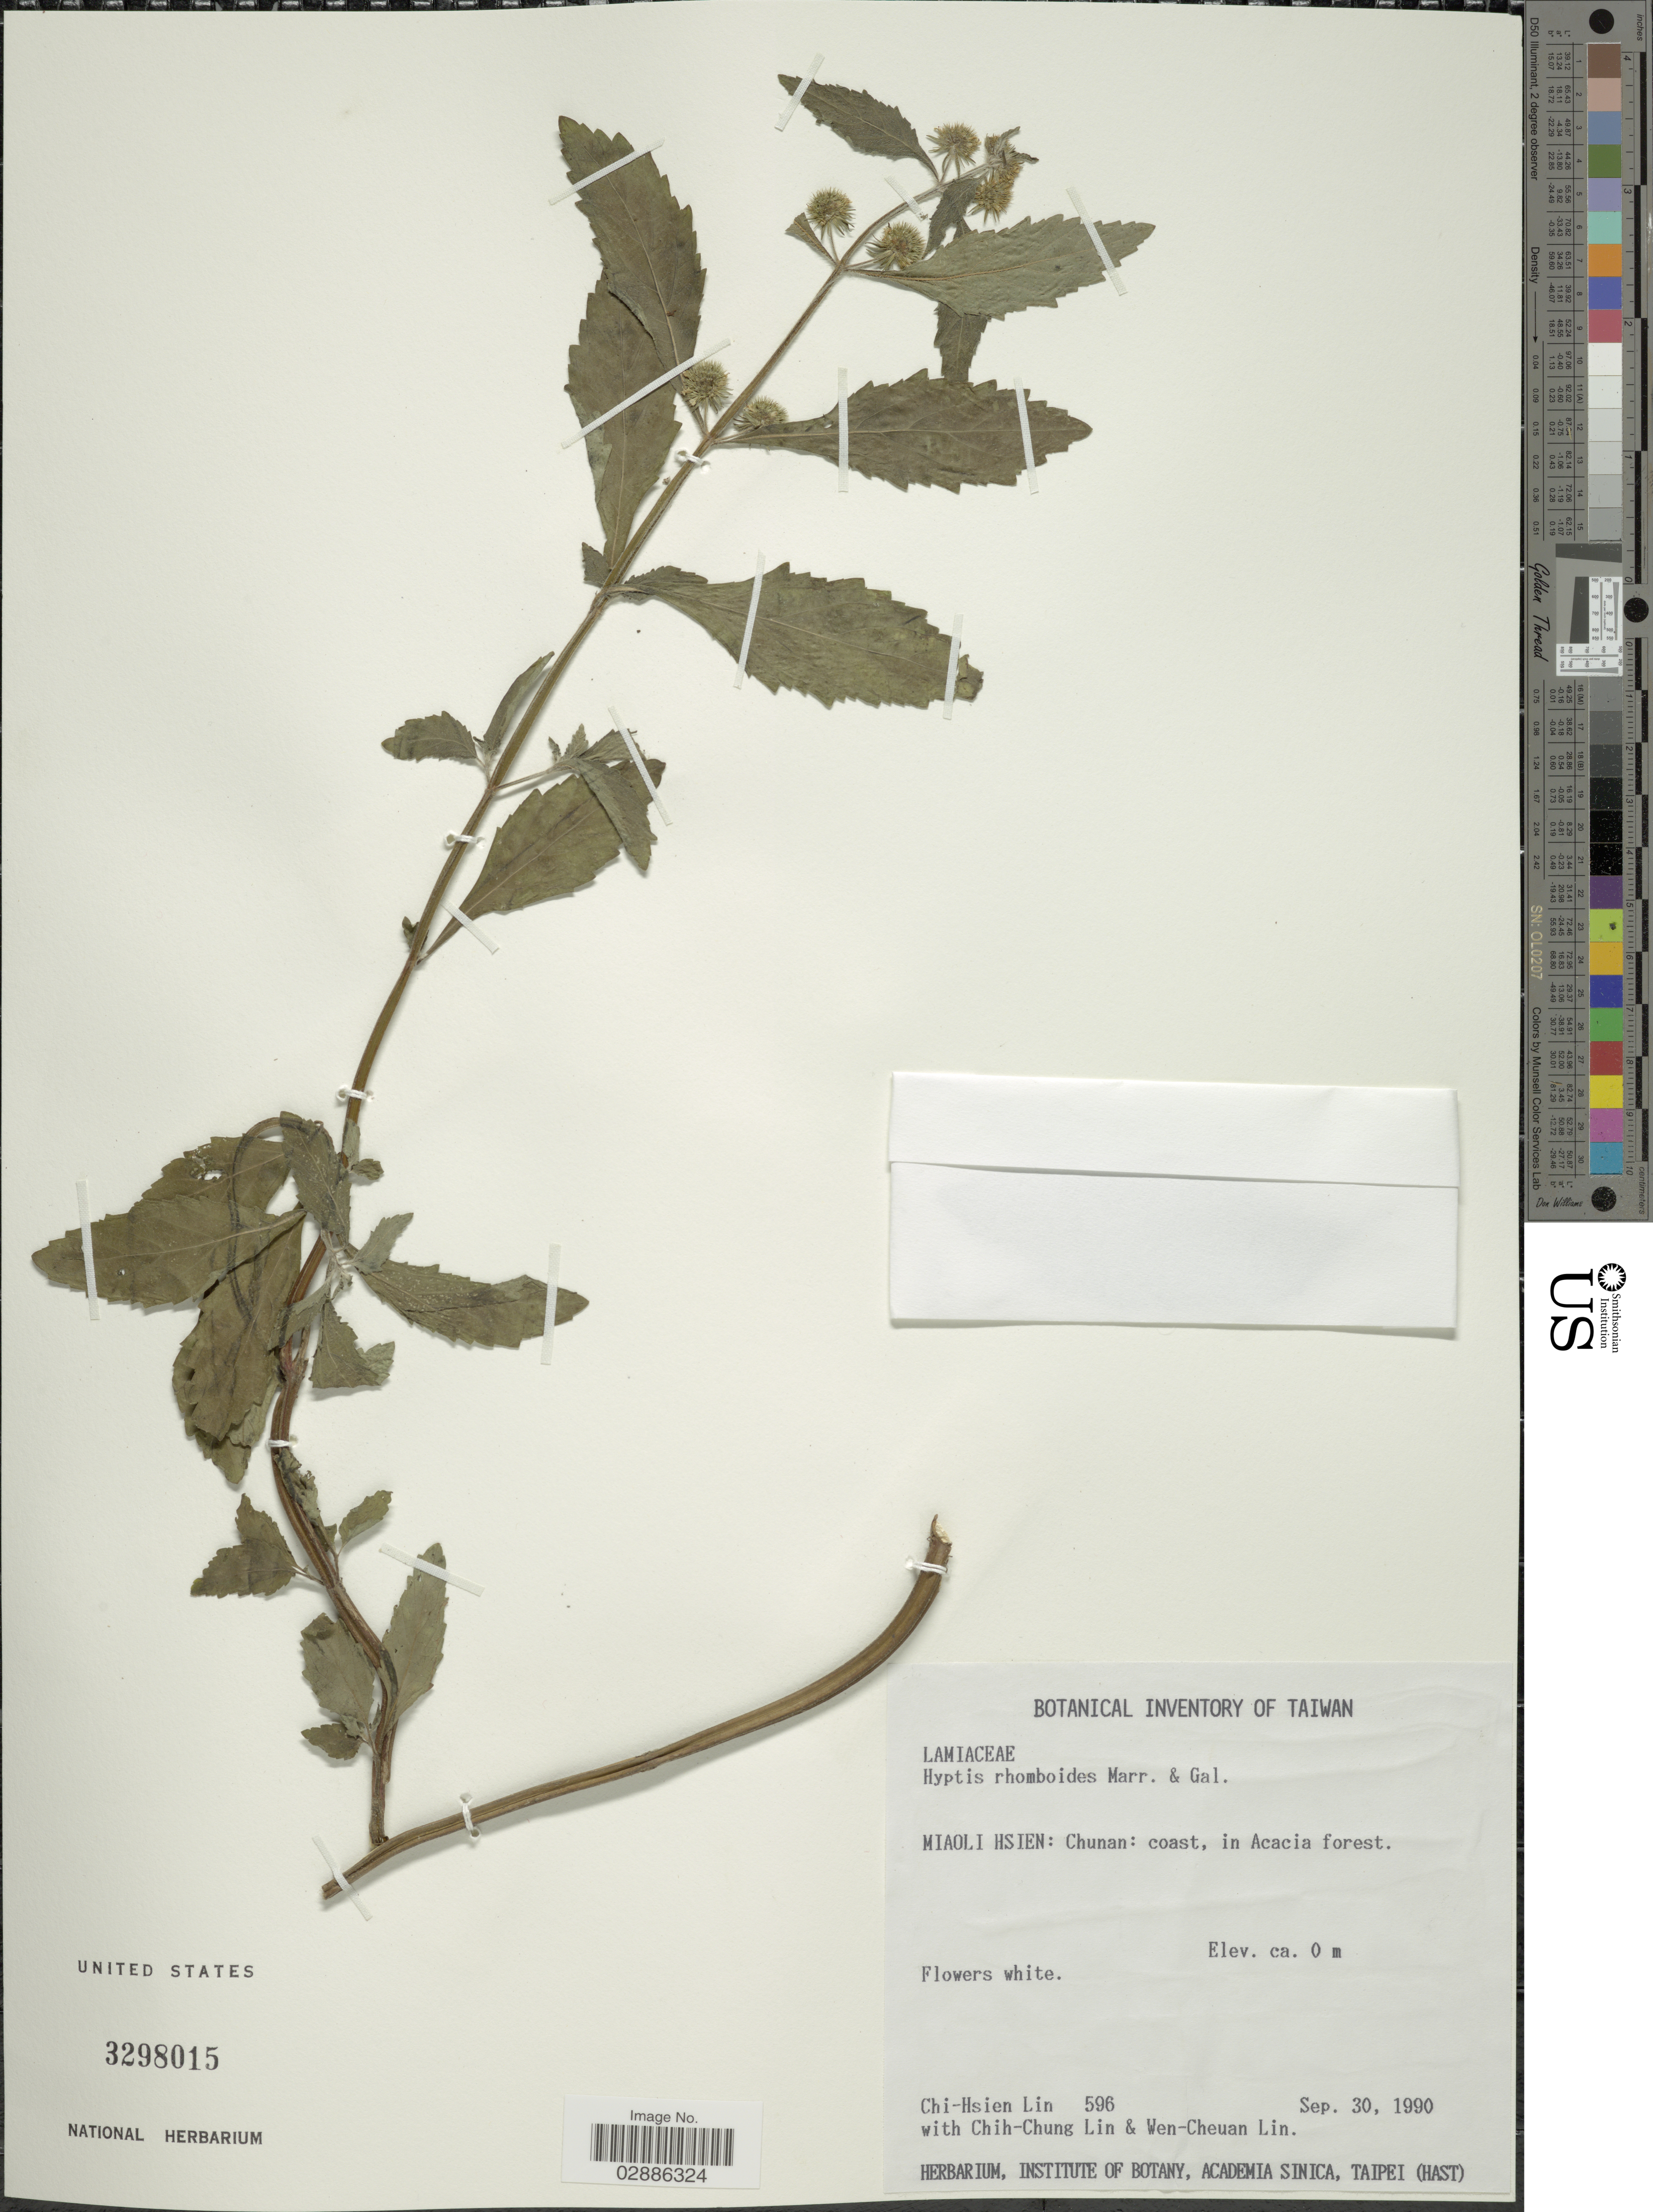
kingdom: Plantae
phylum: Tracheophyta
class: Magnoliopsida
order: Lamiales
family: Lamiaceae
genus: Hyptis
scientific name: Hyptis rhomboidea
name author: M. Martens & Galeotti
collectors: C. Lin, C. Lin & W. Lin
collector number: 596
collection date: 1990-09-30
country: Taiwan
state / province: Miaoli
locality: Miaoli Hsien: Chunan: coast, in Acacia forest.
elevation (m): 0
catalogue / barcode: US 3298015